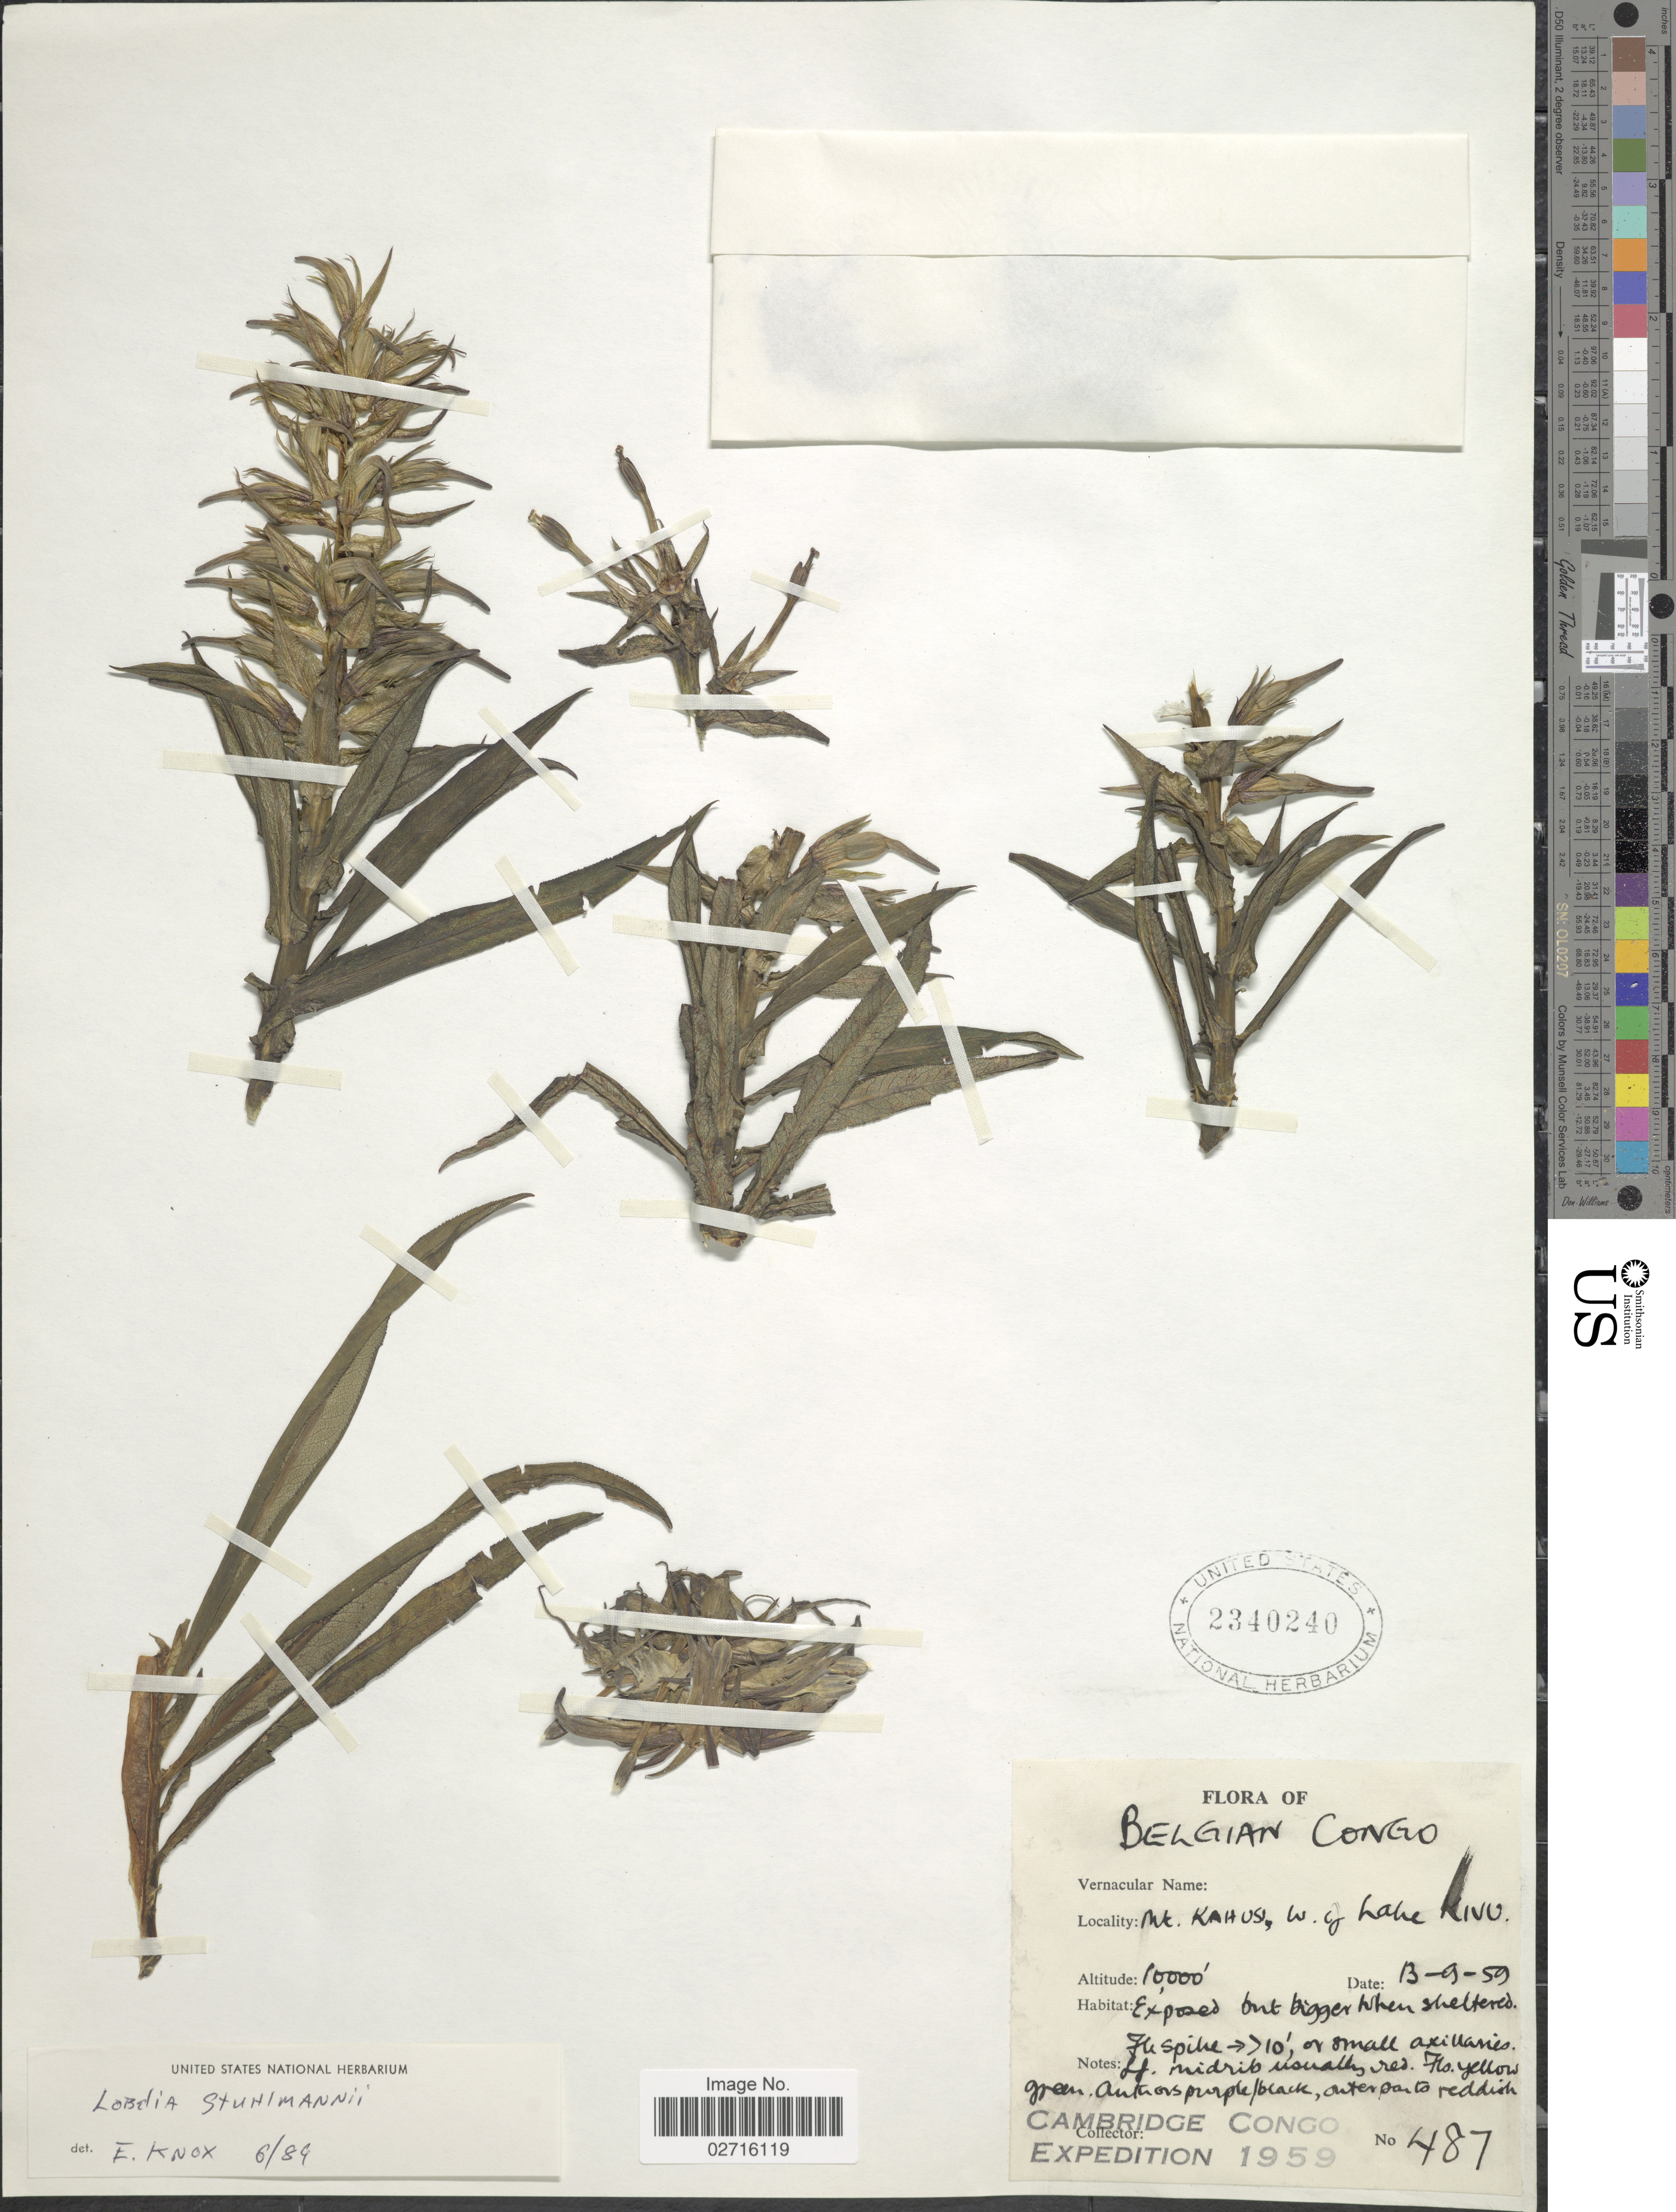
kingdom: Plantae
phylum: Tracheophyta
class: Magnoliopsida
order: Asterales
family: Campanulaceae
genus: Lobelia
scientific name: Lobelia stuhlmannii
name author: Schweinf. ex Stuhlmann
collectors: Cambridge Congo Expedition 1959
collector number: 487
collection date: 1959-09-13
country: Congo, Democratic Republic of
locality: Belgian Congo, Mt Kahusu, W of Lake Kivu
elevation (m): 3048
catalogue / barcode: US 2340240